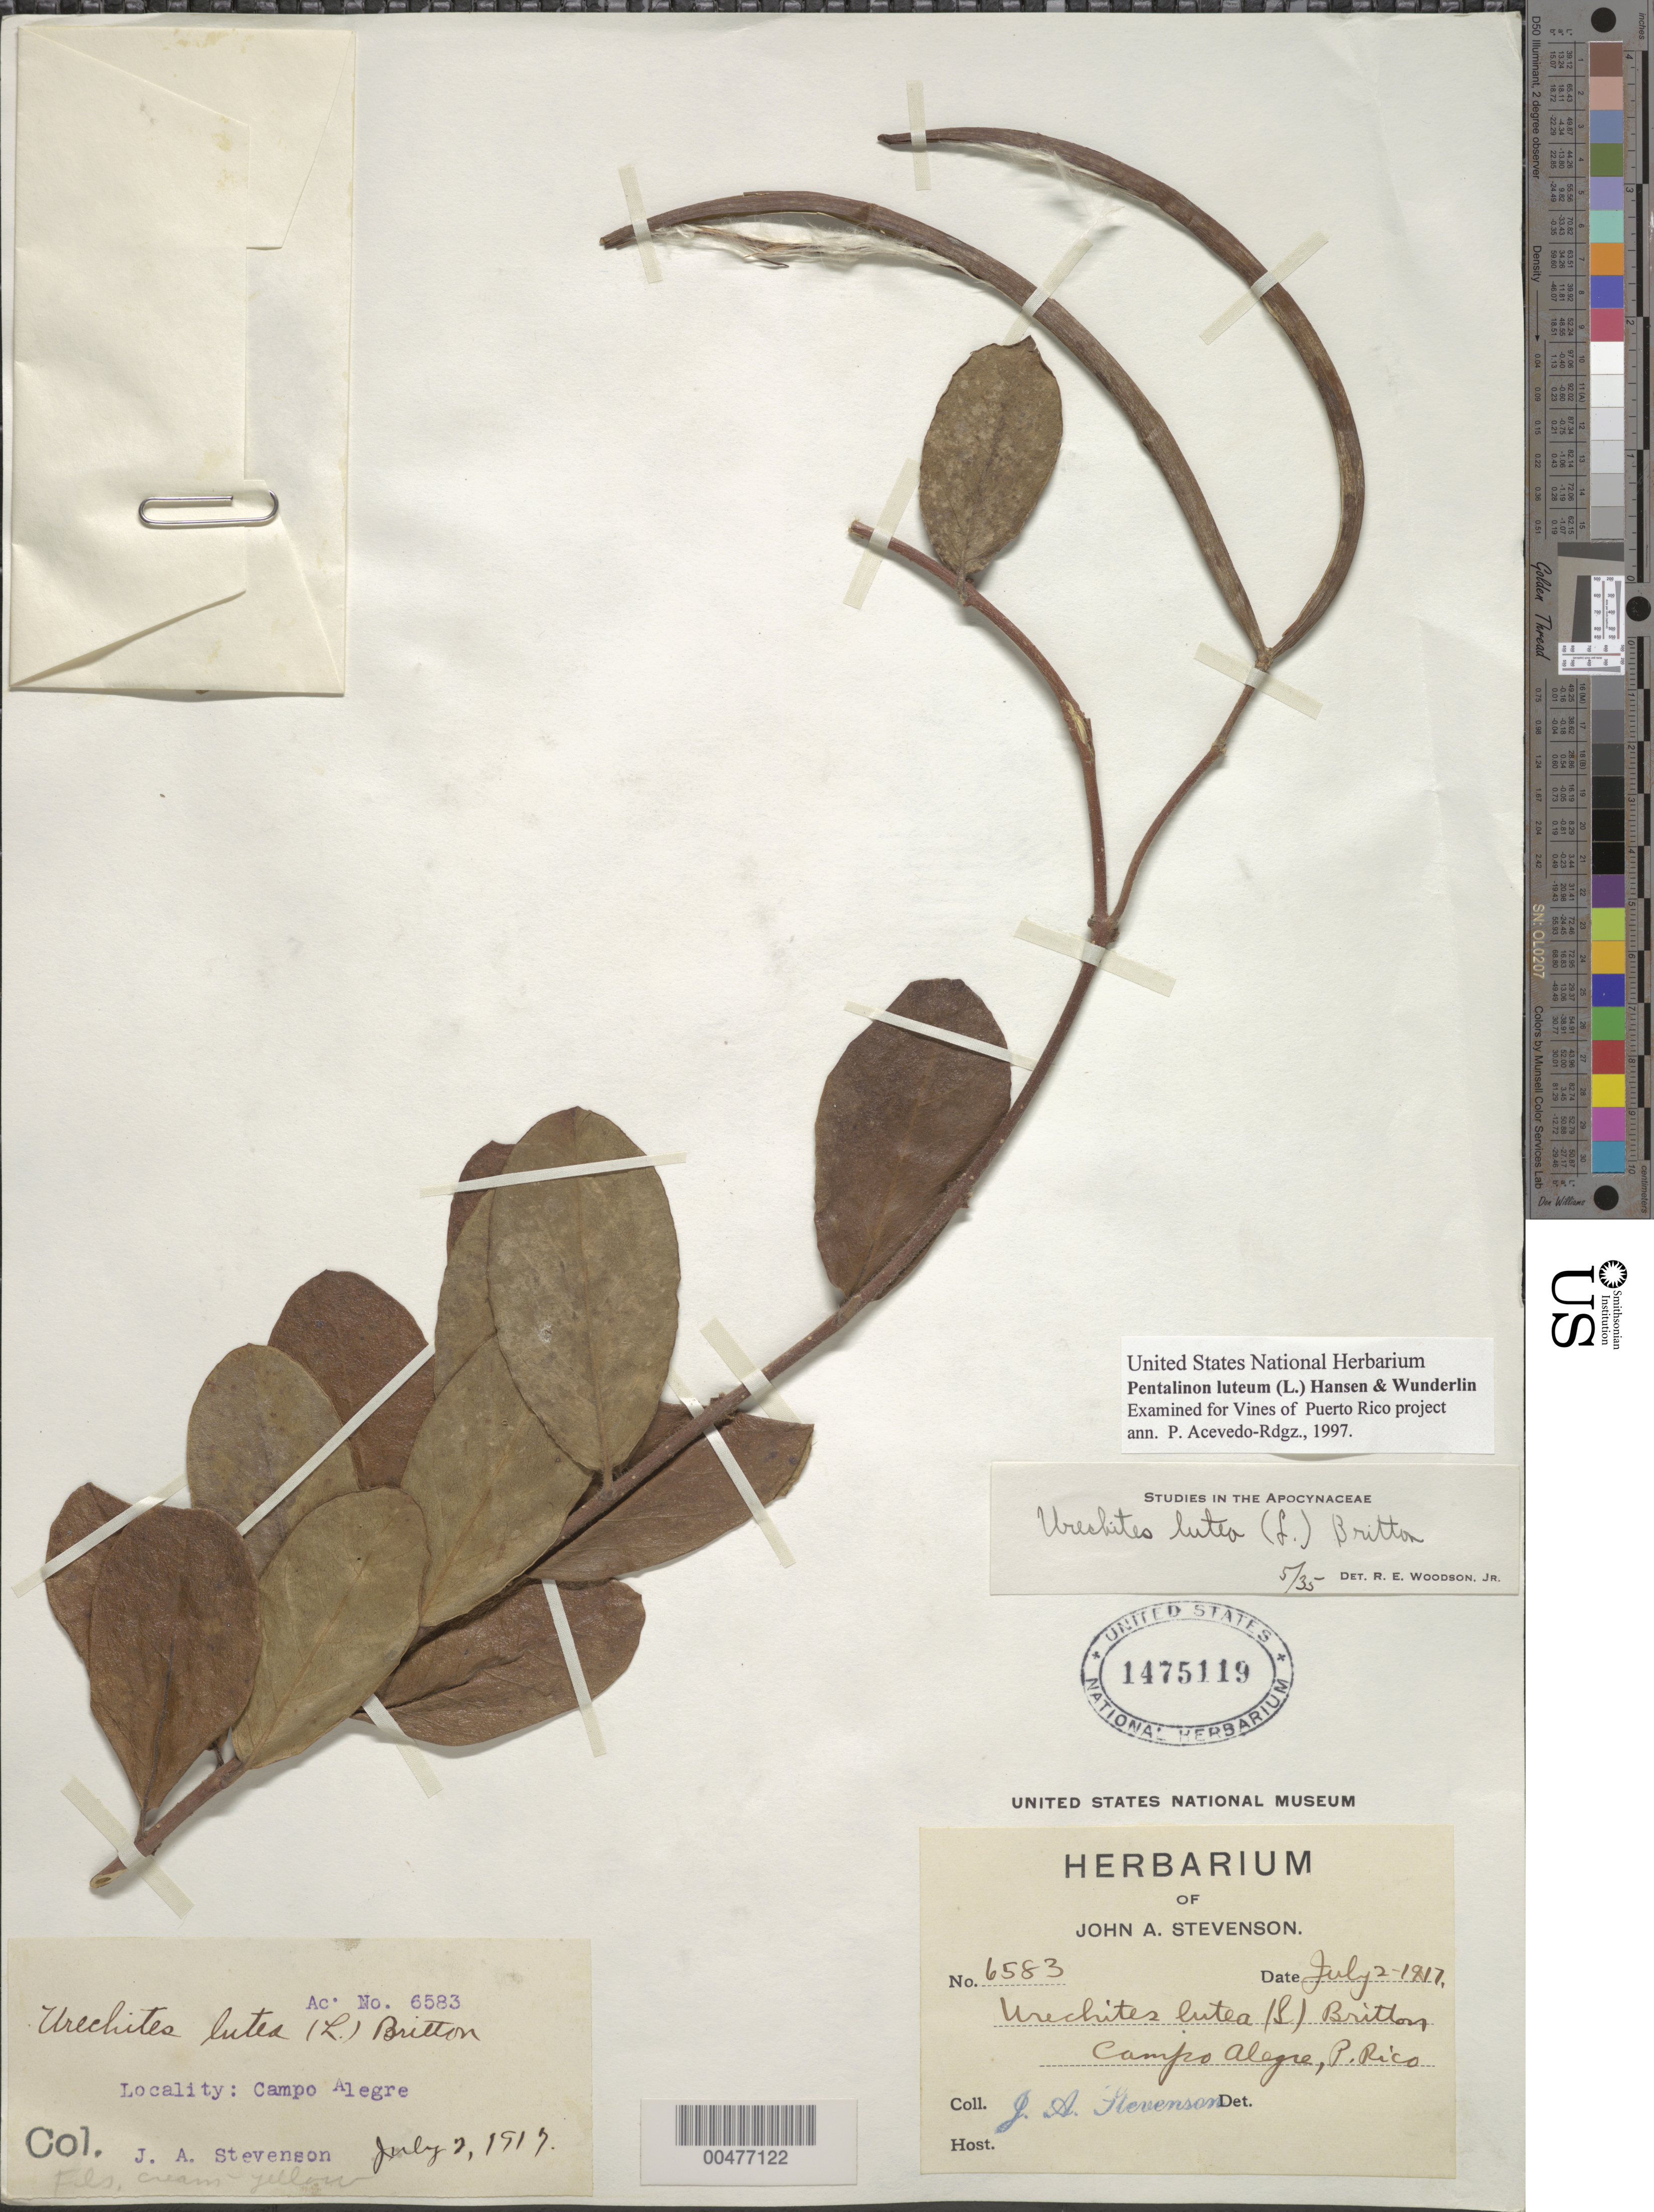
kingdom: Plantae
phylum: Tracheophyta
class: Magnoliopsida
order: Gentianales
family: Apocynaceae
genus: Urechites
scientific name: Urechites lutea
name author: (L.) Britton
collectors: J. Stevenson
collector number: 6583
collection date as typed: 02 Jul 1917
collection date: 1917-07-02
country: Puerto Rico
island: Greater Antilles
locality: Campo Alegre.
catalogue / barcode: US 1475119